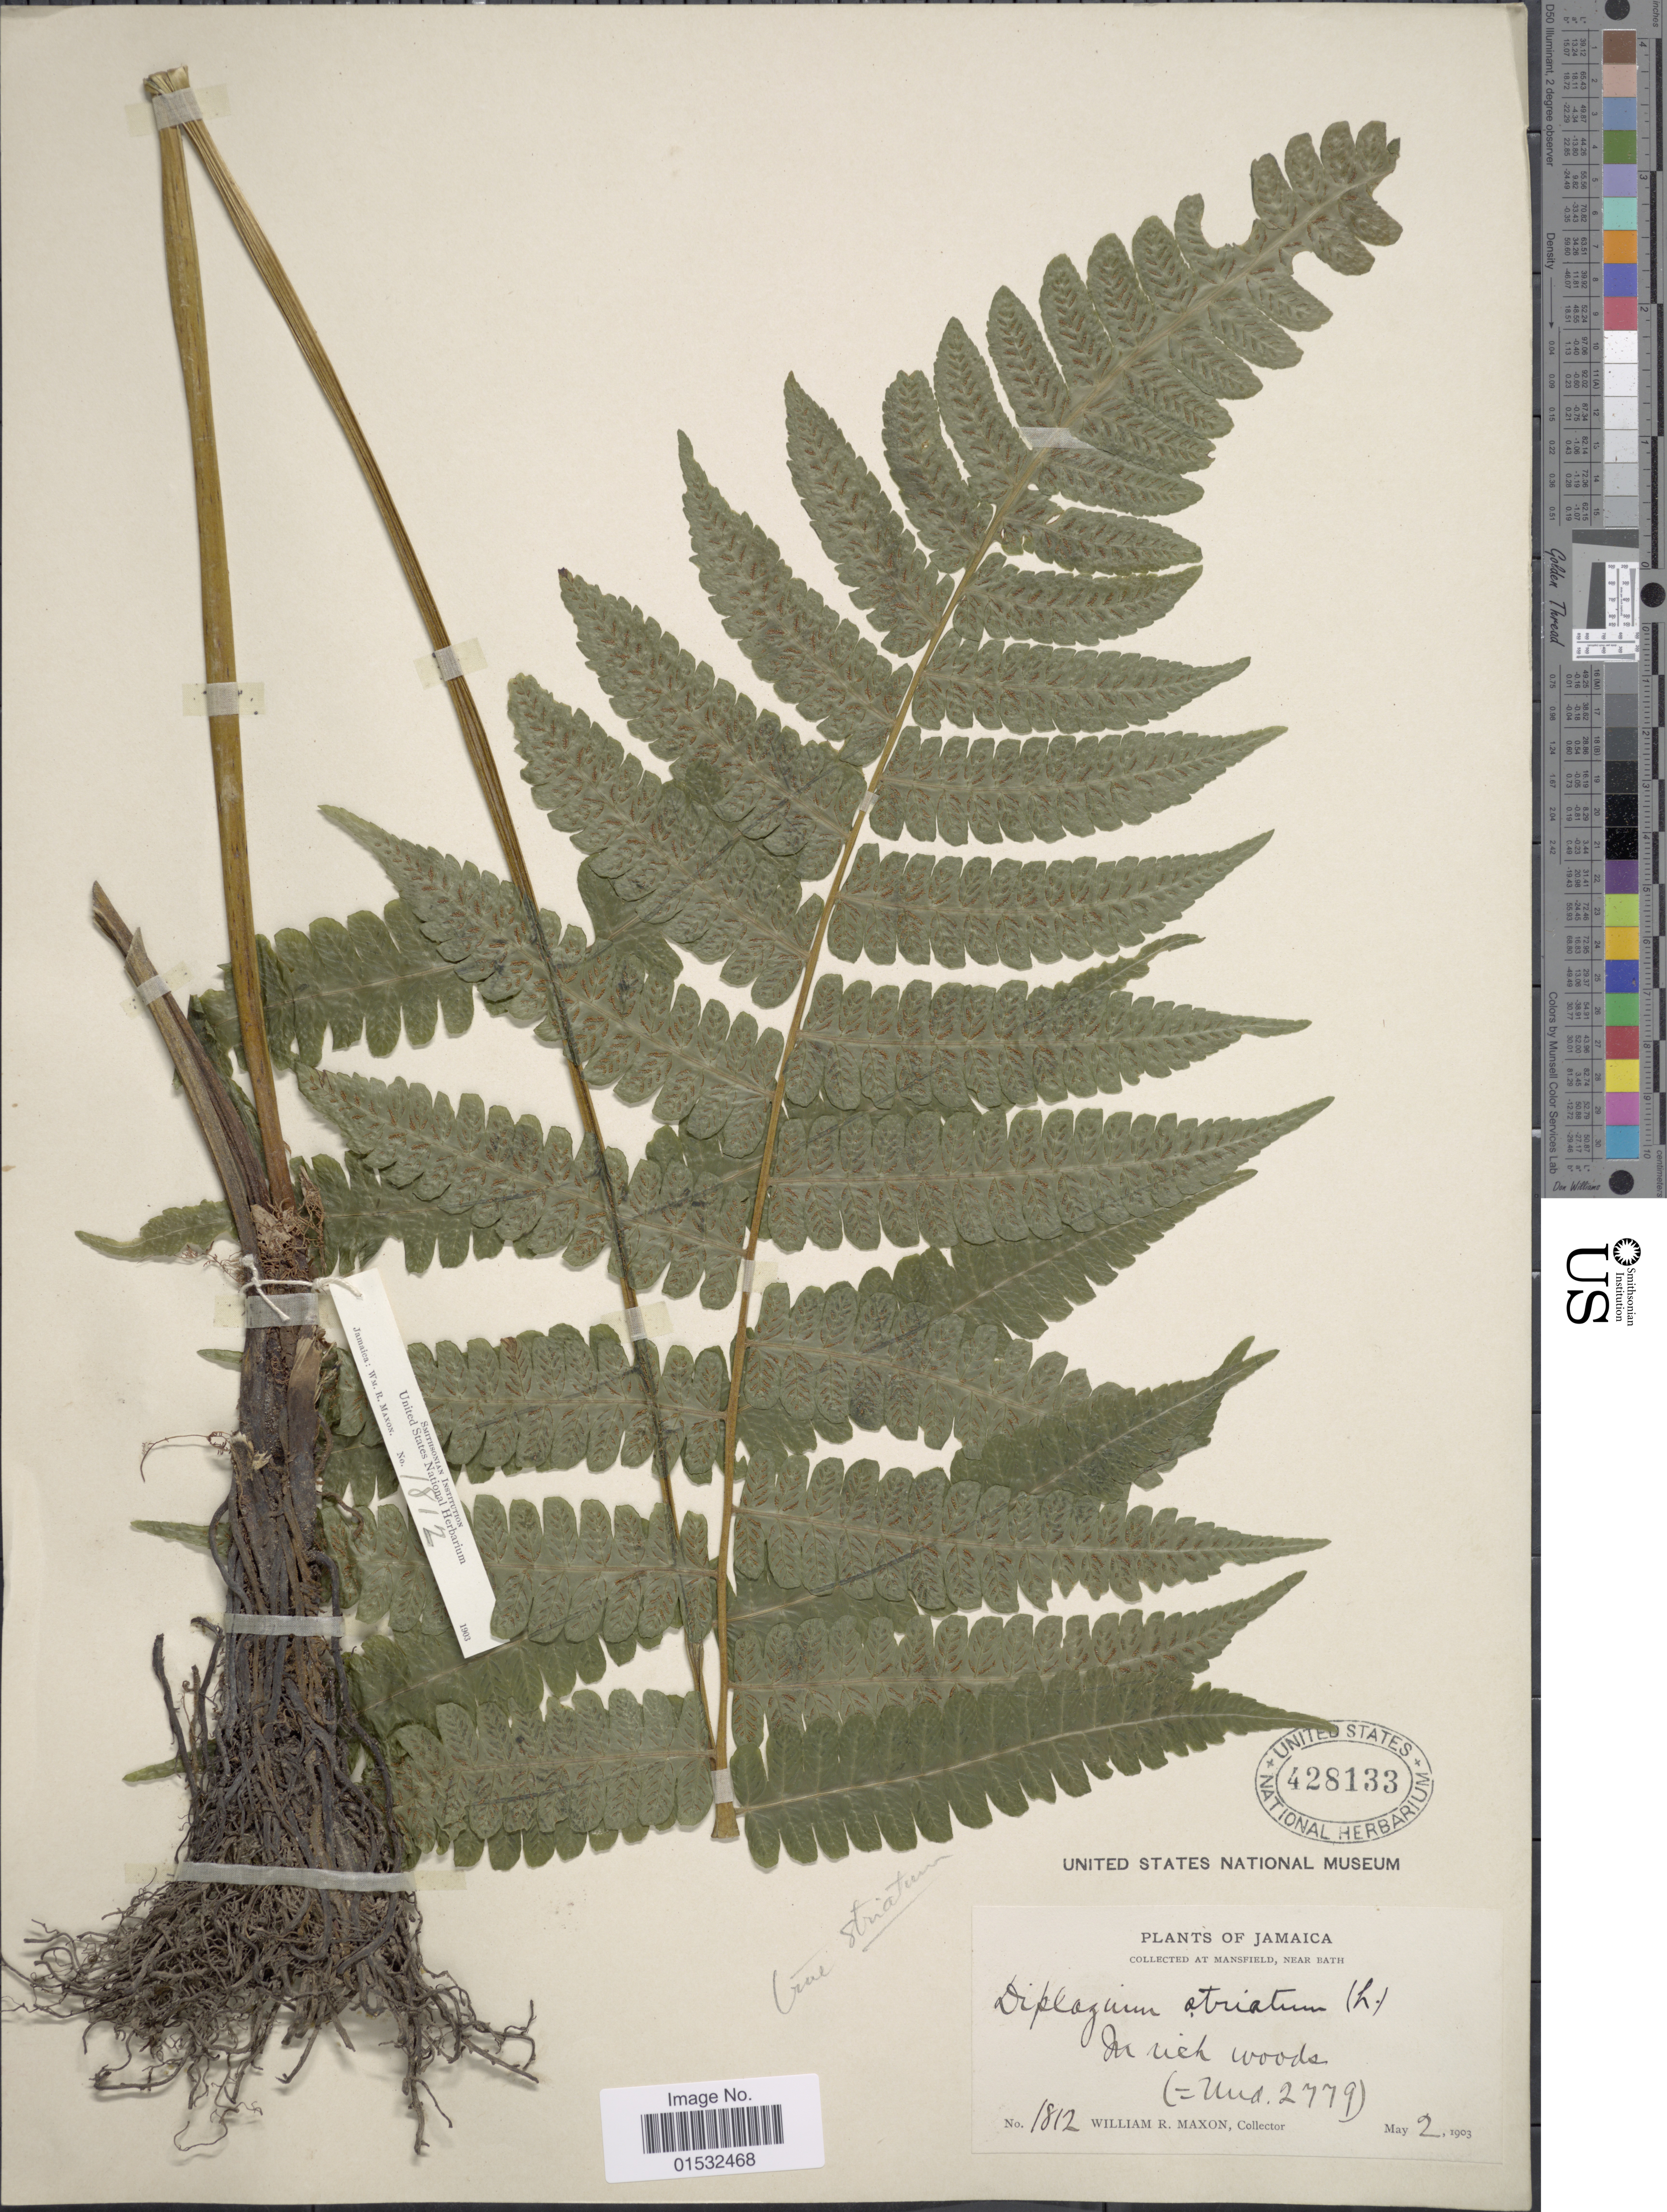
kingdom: Plantae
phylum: Tracheophyta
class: Polypodiopsida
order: Polypodiales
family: Athyriaceae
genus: Diplazium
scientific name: Diplazium striatum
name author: (L.) C. Presl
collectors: W. R. Maxon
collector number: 1812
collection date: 1903-05-02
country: Jamaica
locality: Mansfield, near Bath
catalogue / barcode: US 428133